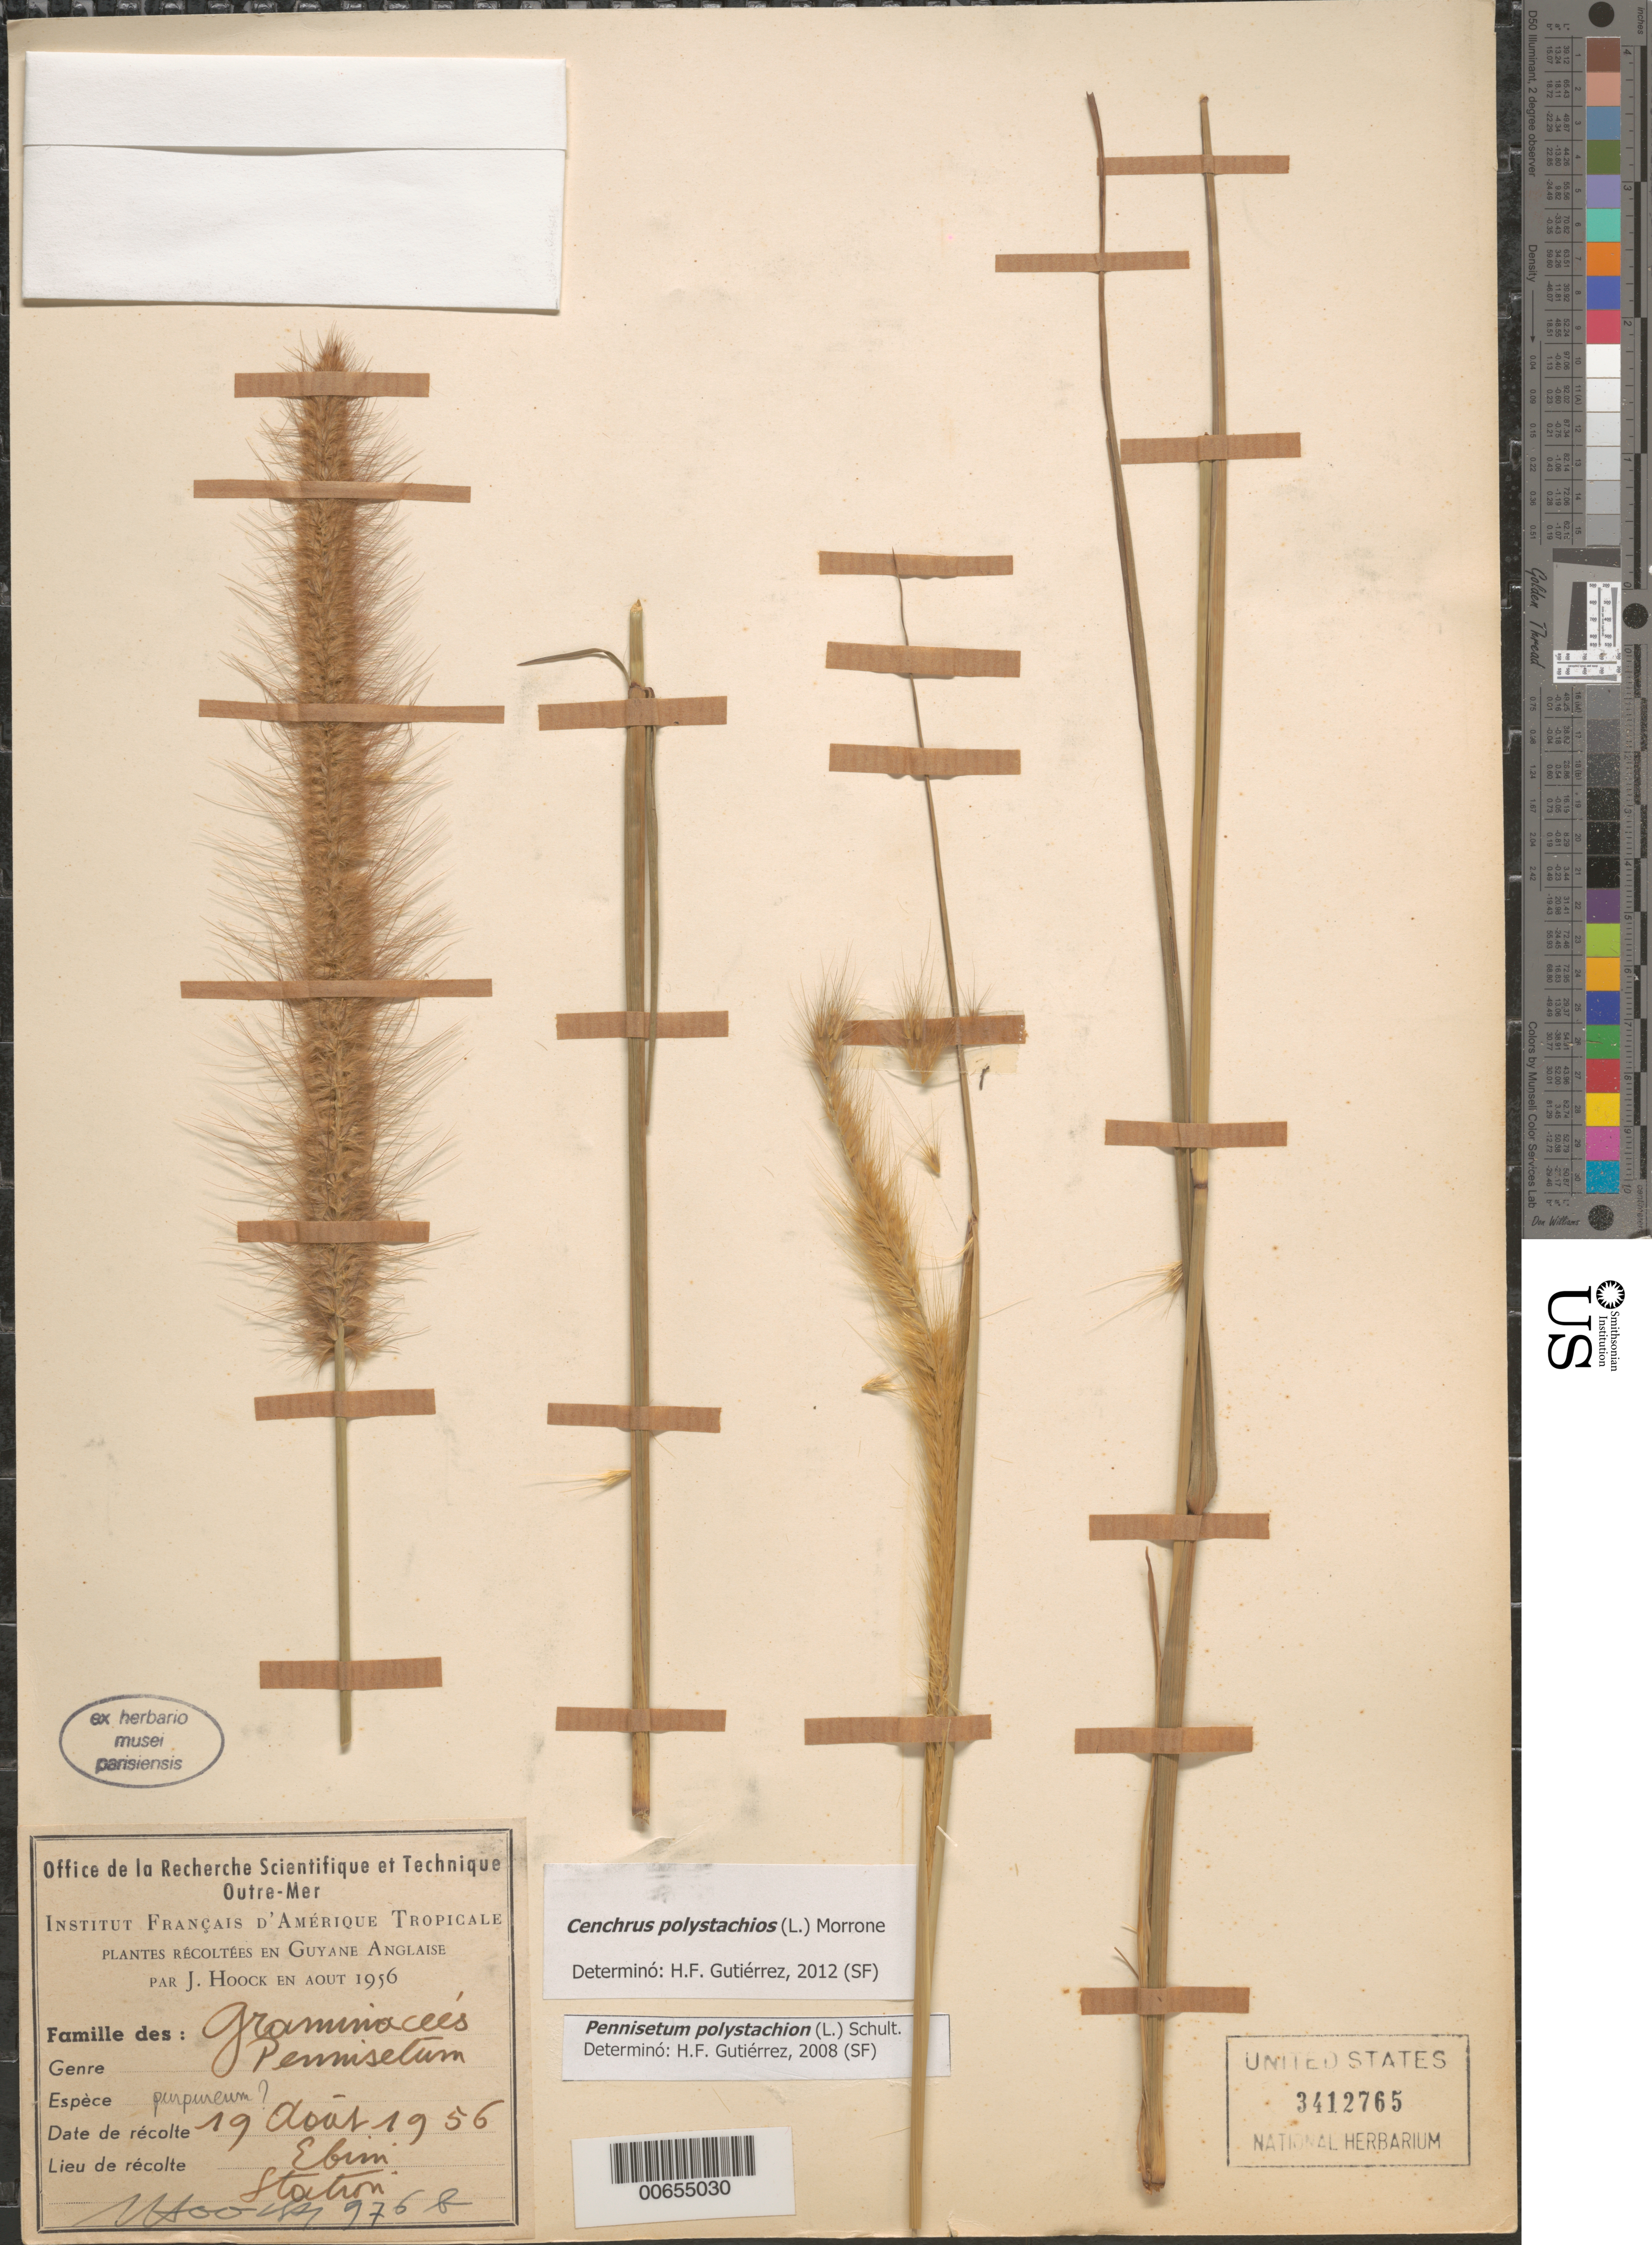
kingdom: Plantae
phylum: Tracheophyta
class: Liliopsida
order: Poales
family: Poaceae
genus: Cenchrus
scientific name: Cenchrus polystachios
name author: (L.) Morrone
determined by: Gutiérrez, H. F.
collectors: J. Hoock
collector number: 976 b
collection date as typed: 19-Aug-56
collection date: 1956-08-19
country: Guyana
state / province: U. Demerara-Berbice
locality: Ebini Station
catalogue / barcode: US 3412765